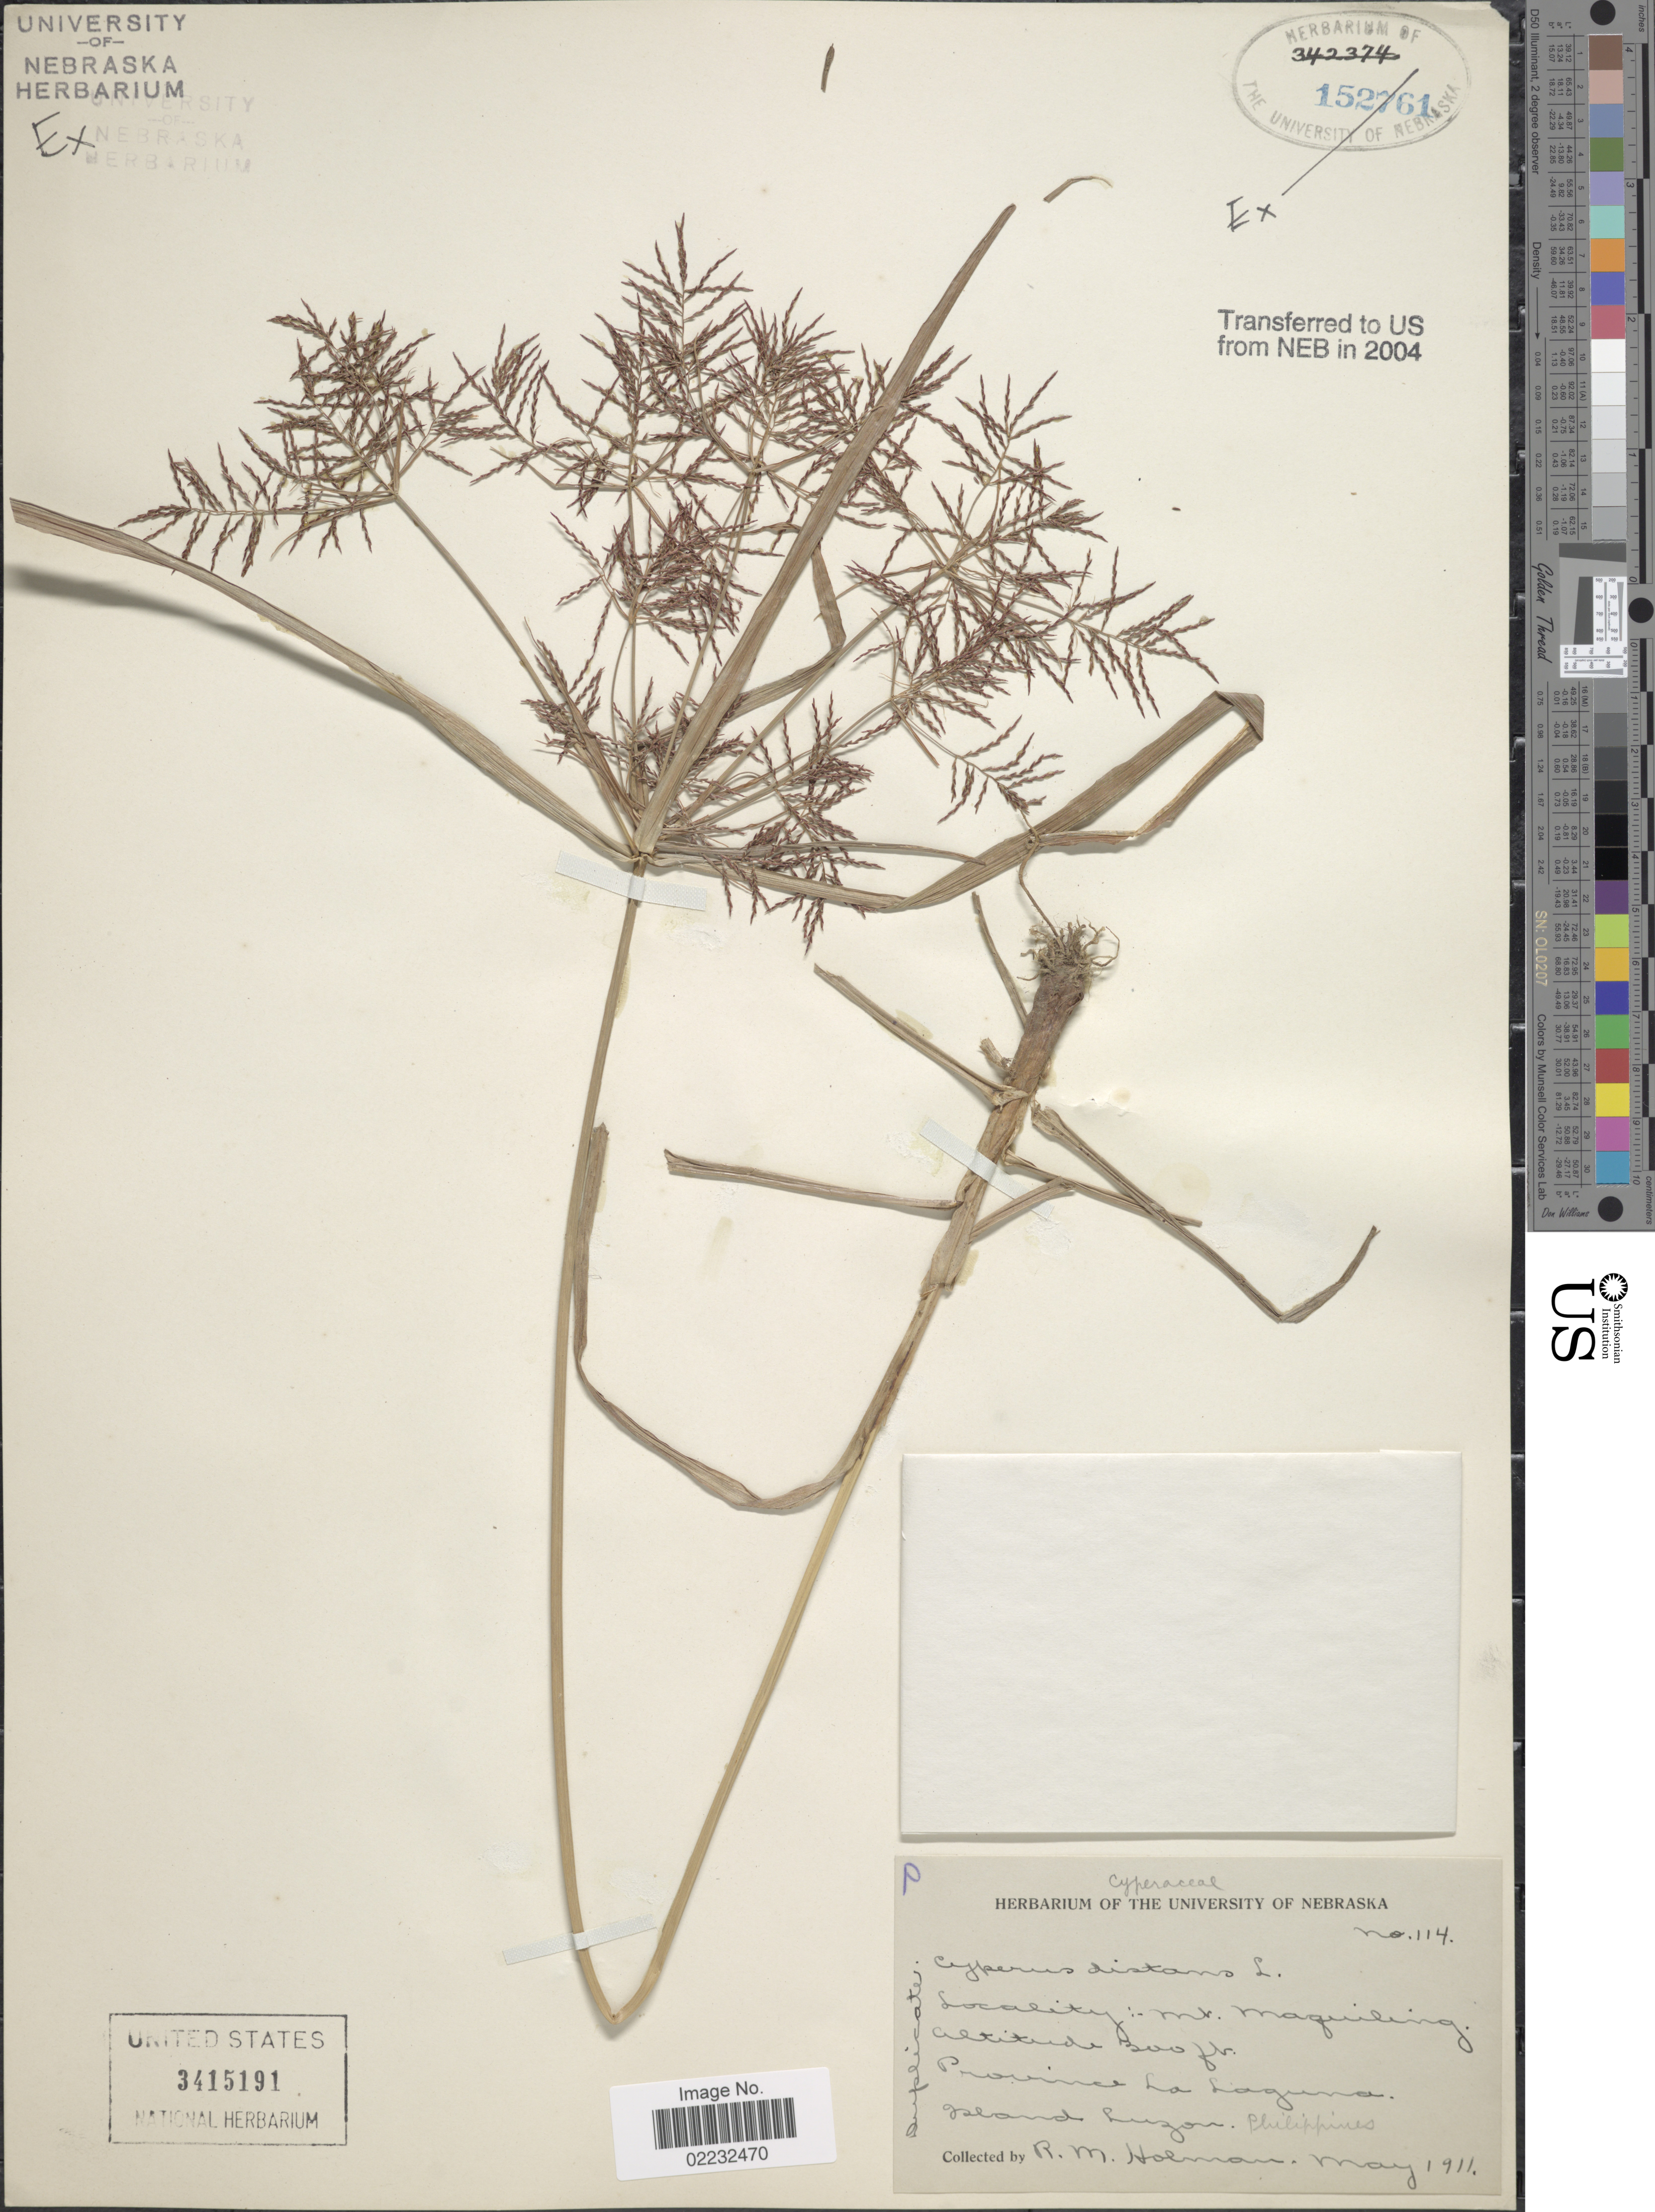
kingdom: Plantae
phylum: Tracheophyta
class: Liliopsida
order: Poales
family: Cyperaceae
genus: Cyperus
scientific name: Cyperus distans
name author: L. f.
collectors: R. Holman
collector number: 114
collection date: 1911-05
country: Philippines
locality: Province: La Laguna, Island: Luzon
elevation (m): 91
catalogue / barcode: US 3415191